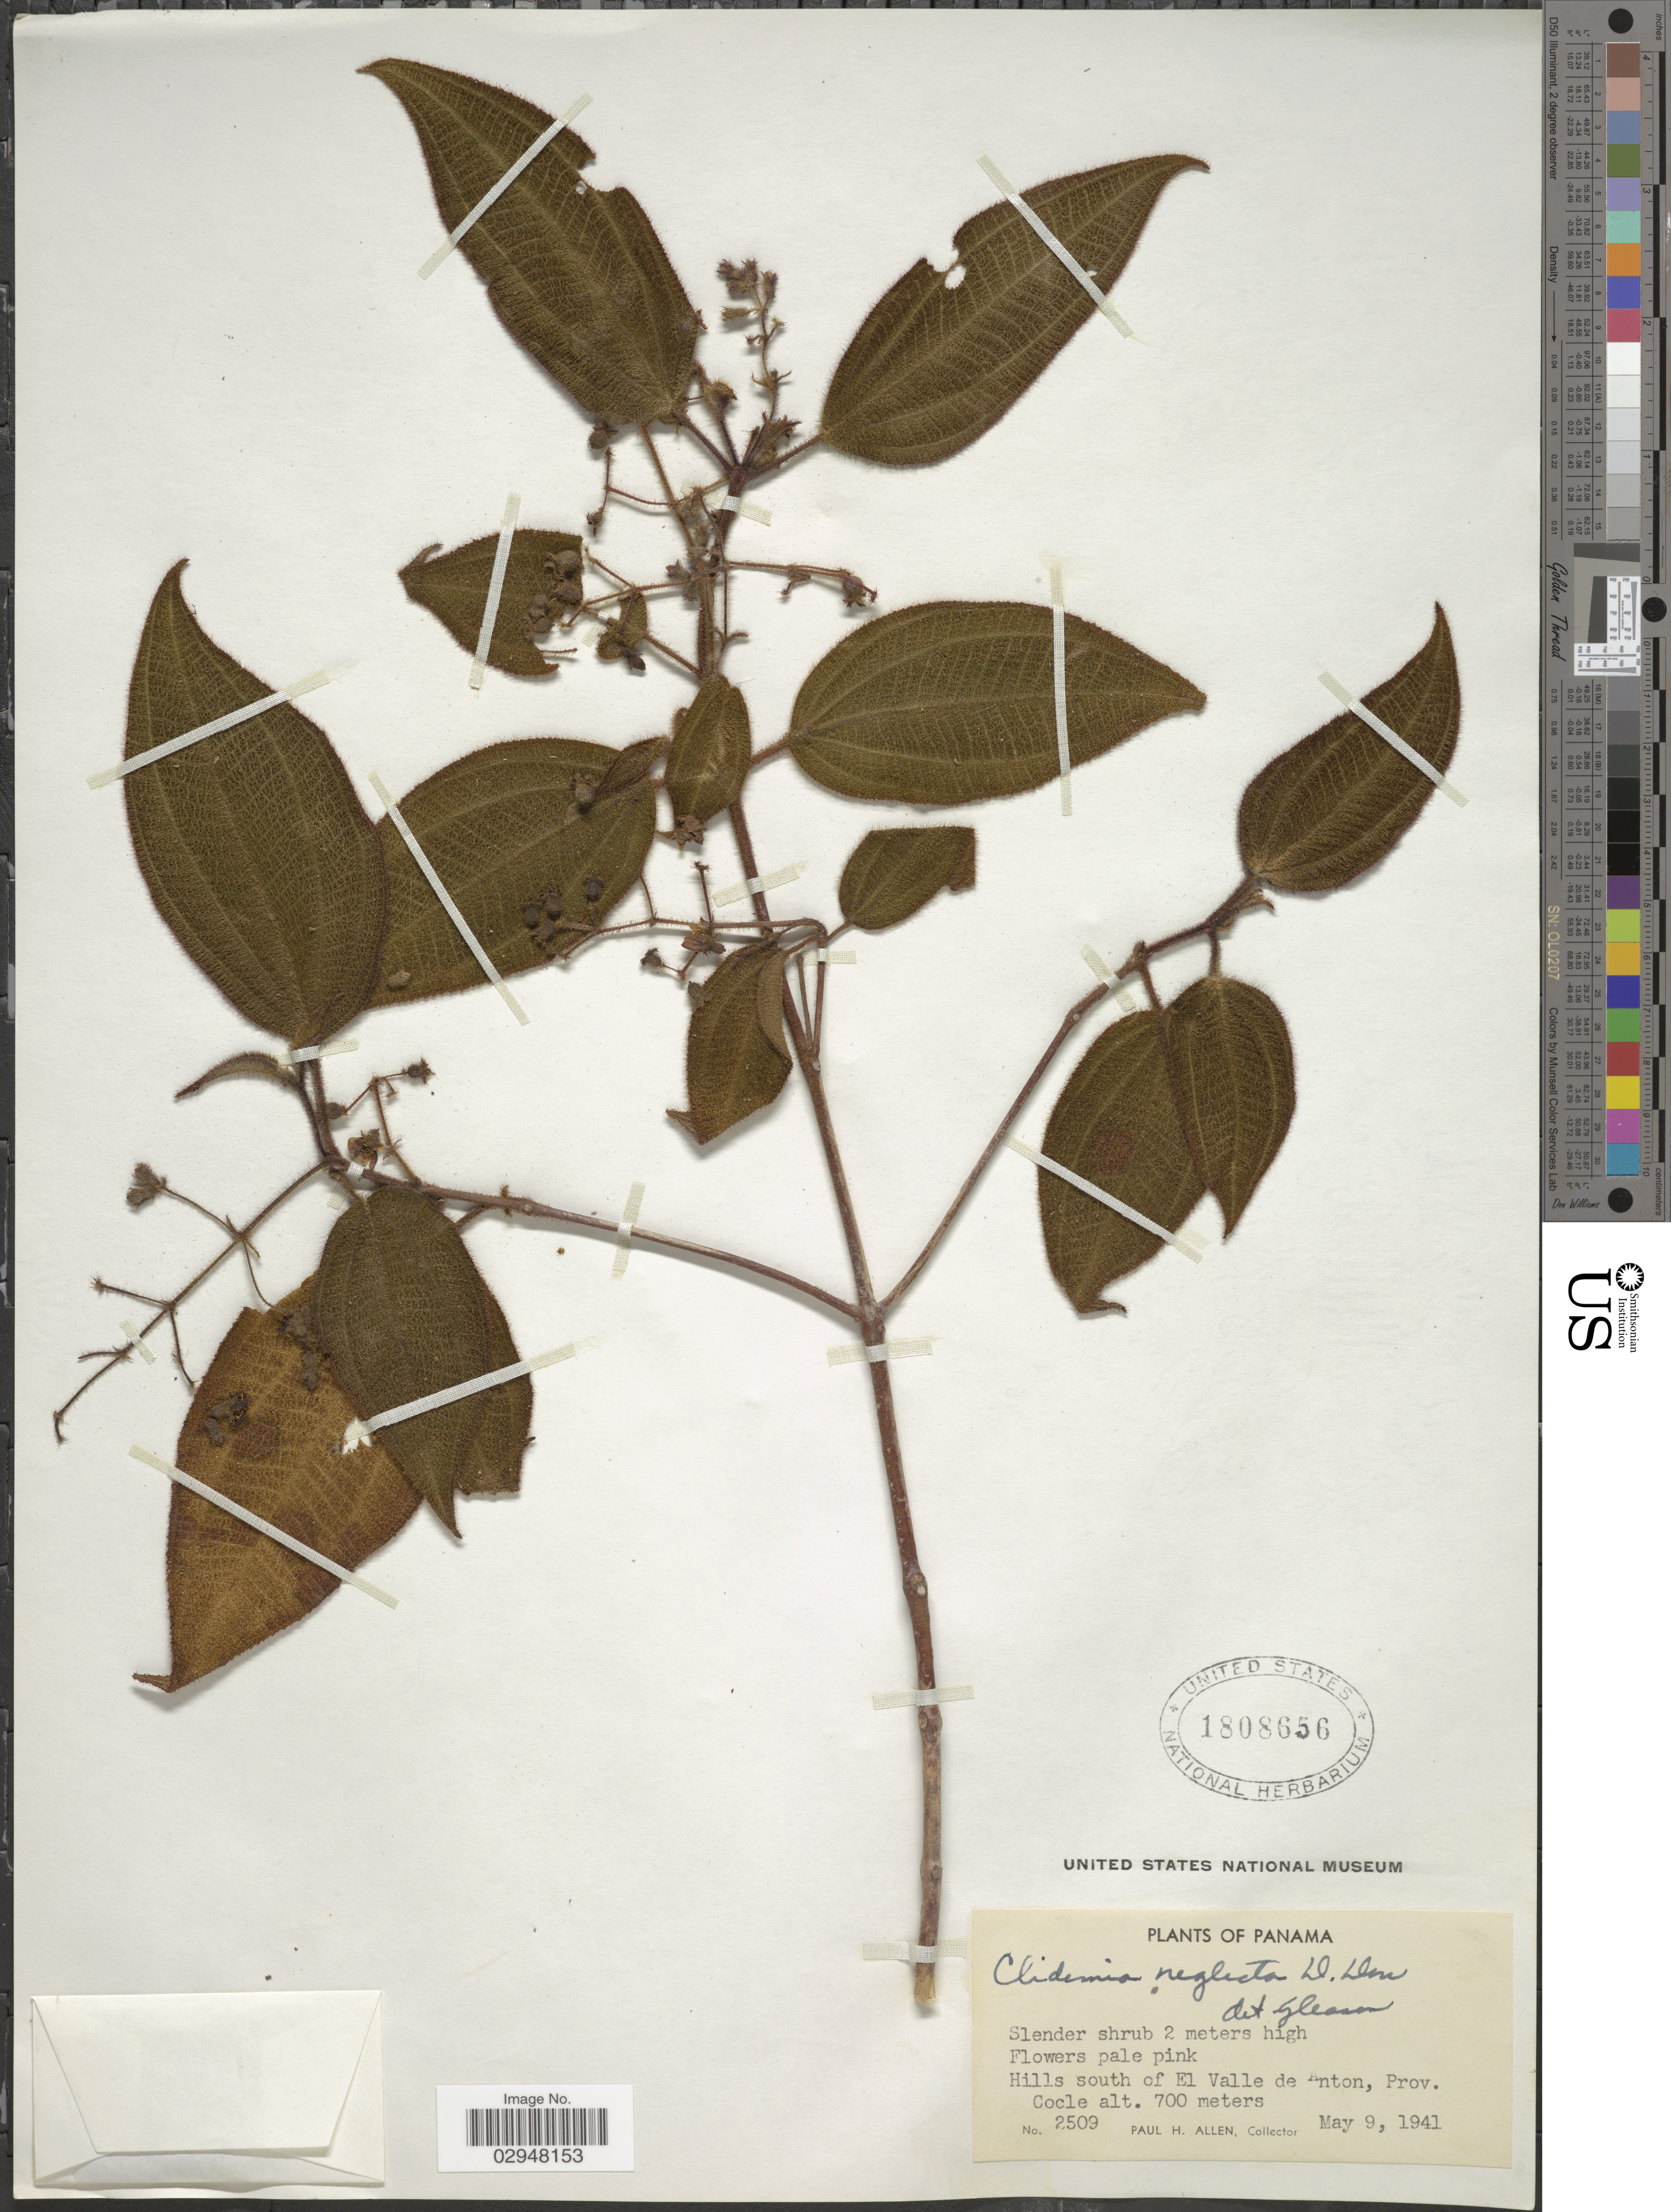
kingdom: Plantae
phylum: Tracheophyta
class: Magnoliopsida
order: Myrtales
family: Melastomataceae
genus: Clidemia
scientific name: Clidemia pustulata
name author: DC.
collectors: P. H. Allen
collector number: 2509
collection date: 1941-05-09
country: Panama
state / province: Coclé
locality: Hills south of El Valle de Anton.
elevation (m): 700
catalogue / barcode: US 1808656